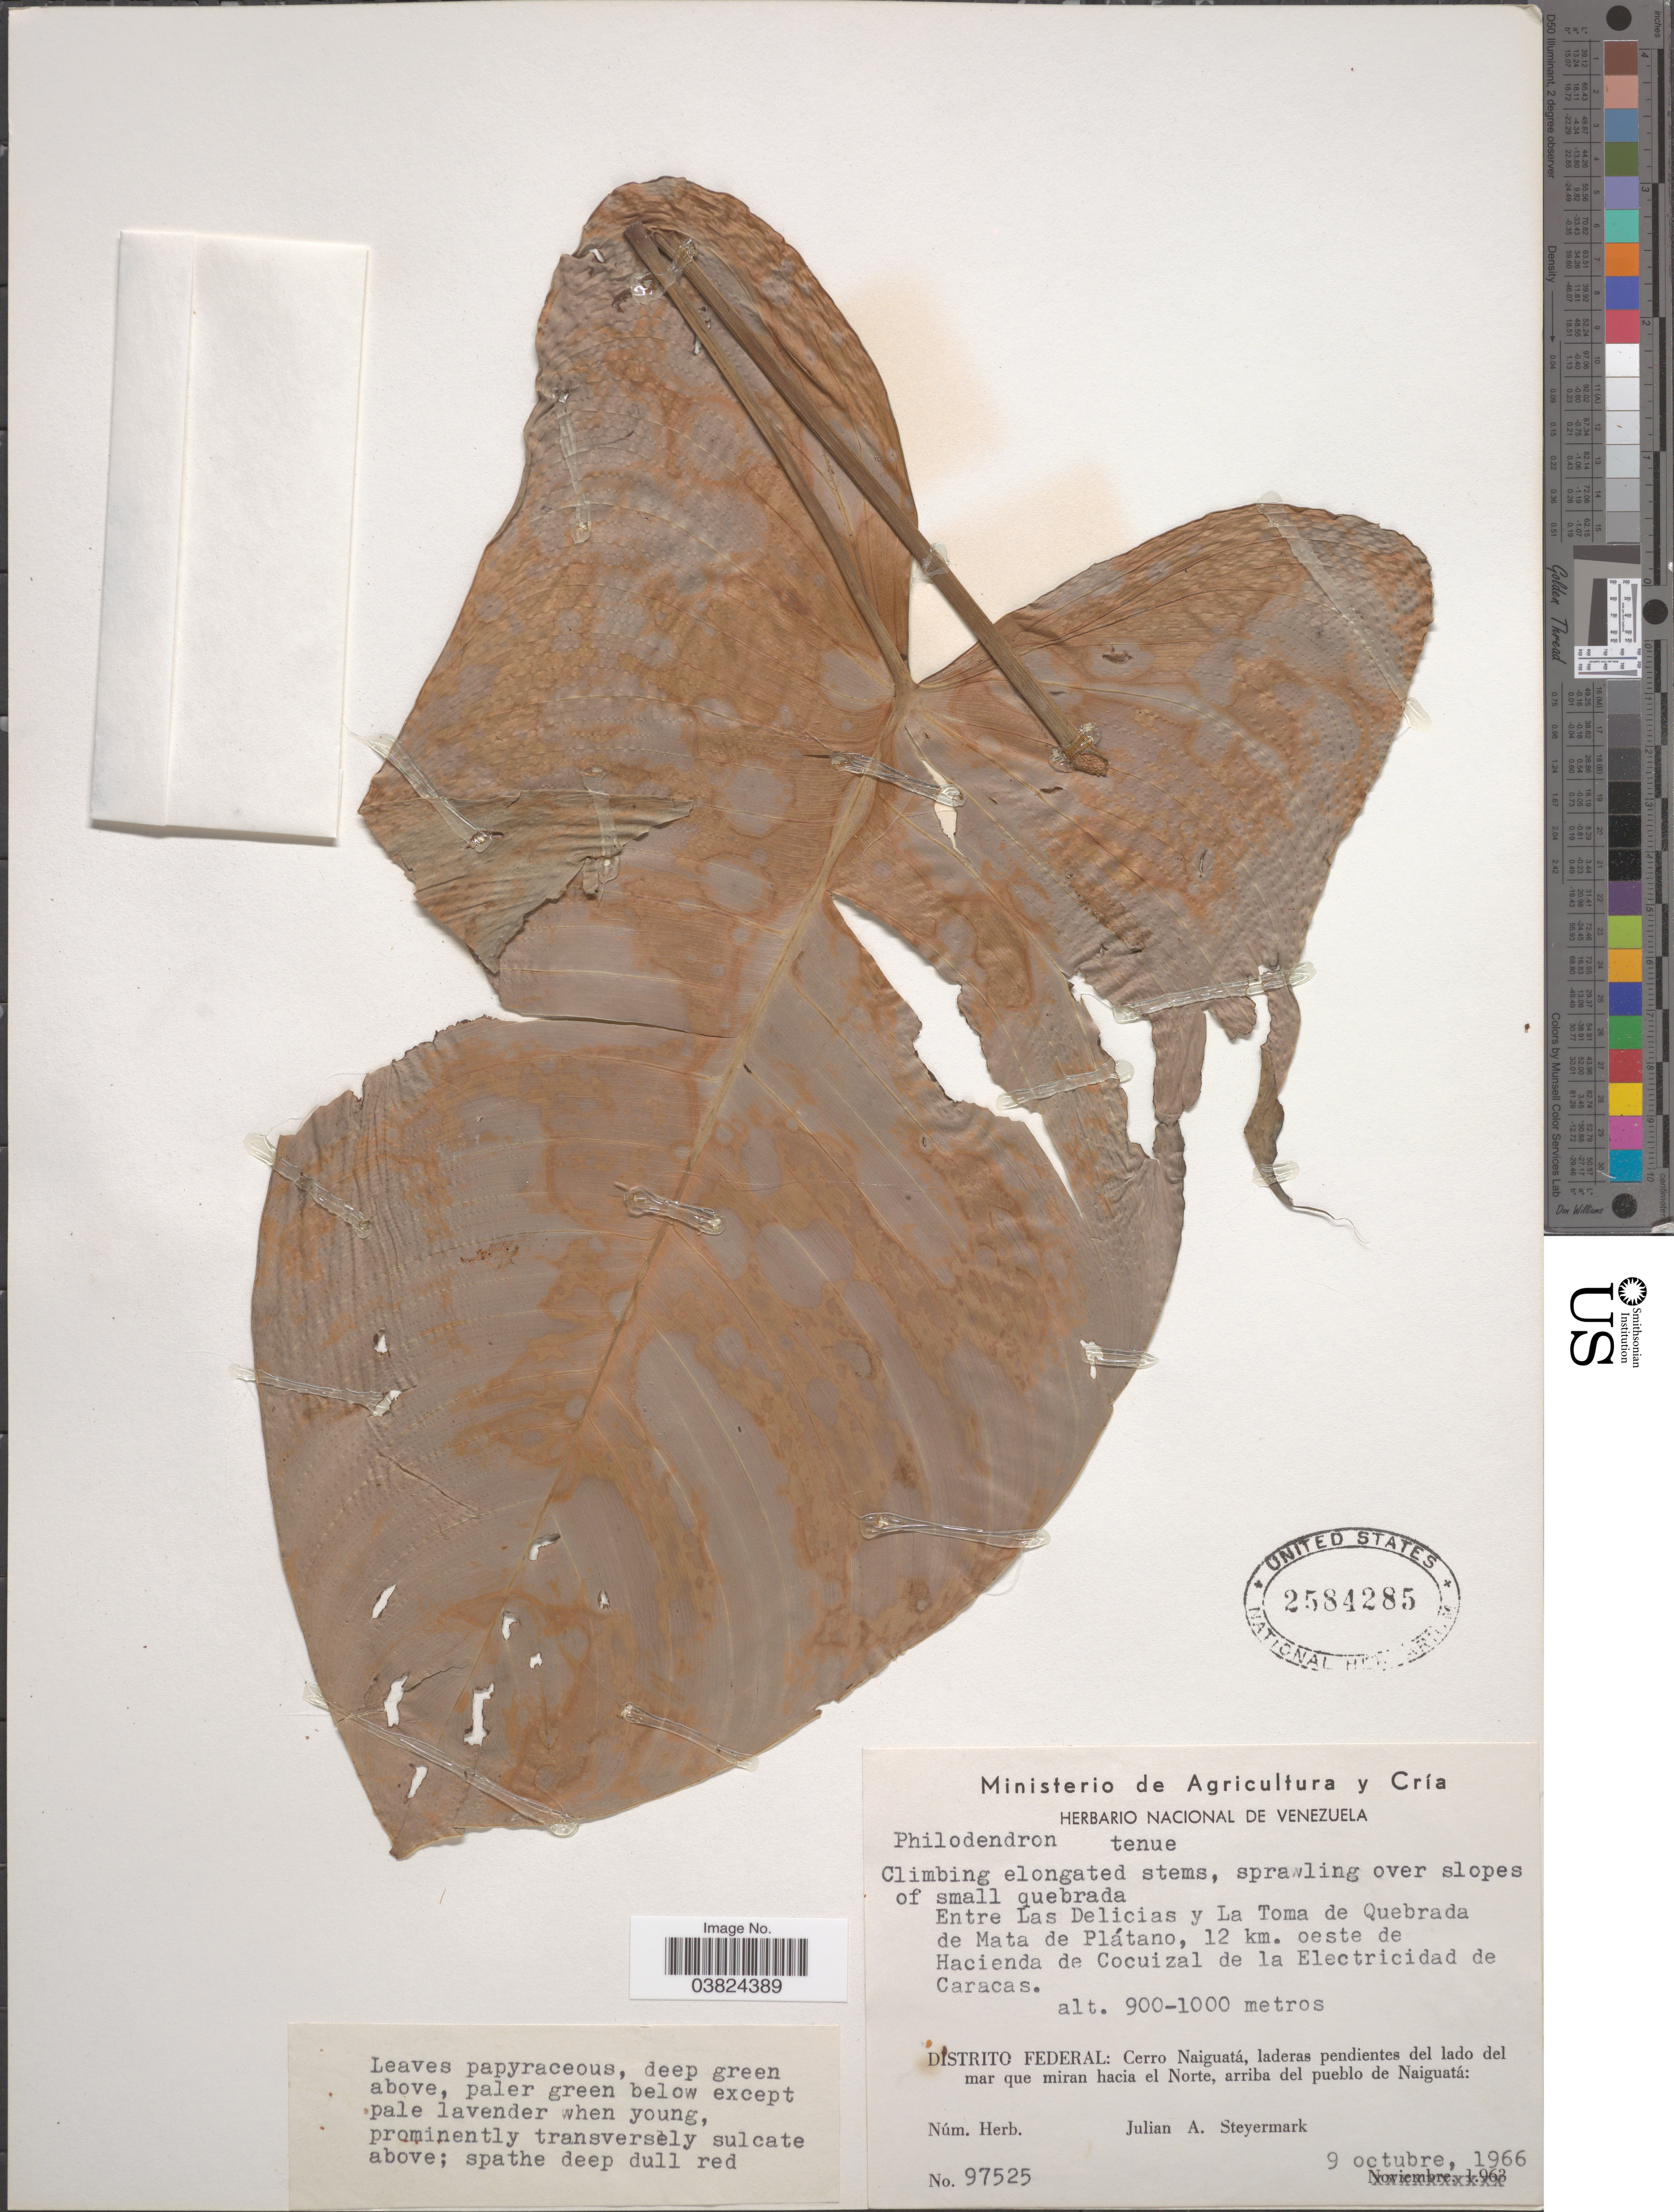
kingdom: Plantae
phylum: Tracheophyta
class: Liliopsida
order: Alismatales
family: Araceae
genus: Philodendron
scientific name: Philodendron tenue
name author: K. Koch & Augustin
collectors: J. Steyermark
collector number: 97525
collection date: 1966-10-09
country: Venezuela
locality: Entre Las Delicias y La Toma de Quebrada de Mata de Plátano, 12 km. oeste de Hacienda de Cocuizal de la Electricidad de Caracas. Distrito Federal: Cerro Naiguatá, laderas pendientes del lado del mar que miran hacia el Norte, arriba del pueblo de Naiguatá.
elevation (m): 900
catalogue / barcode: US 2584285